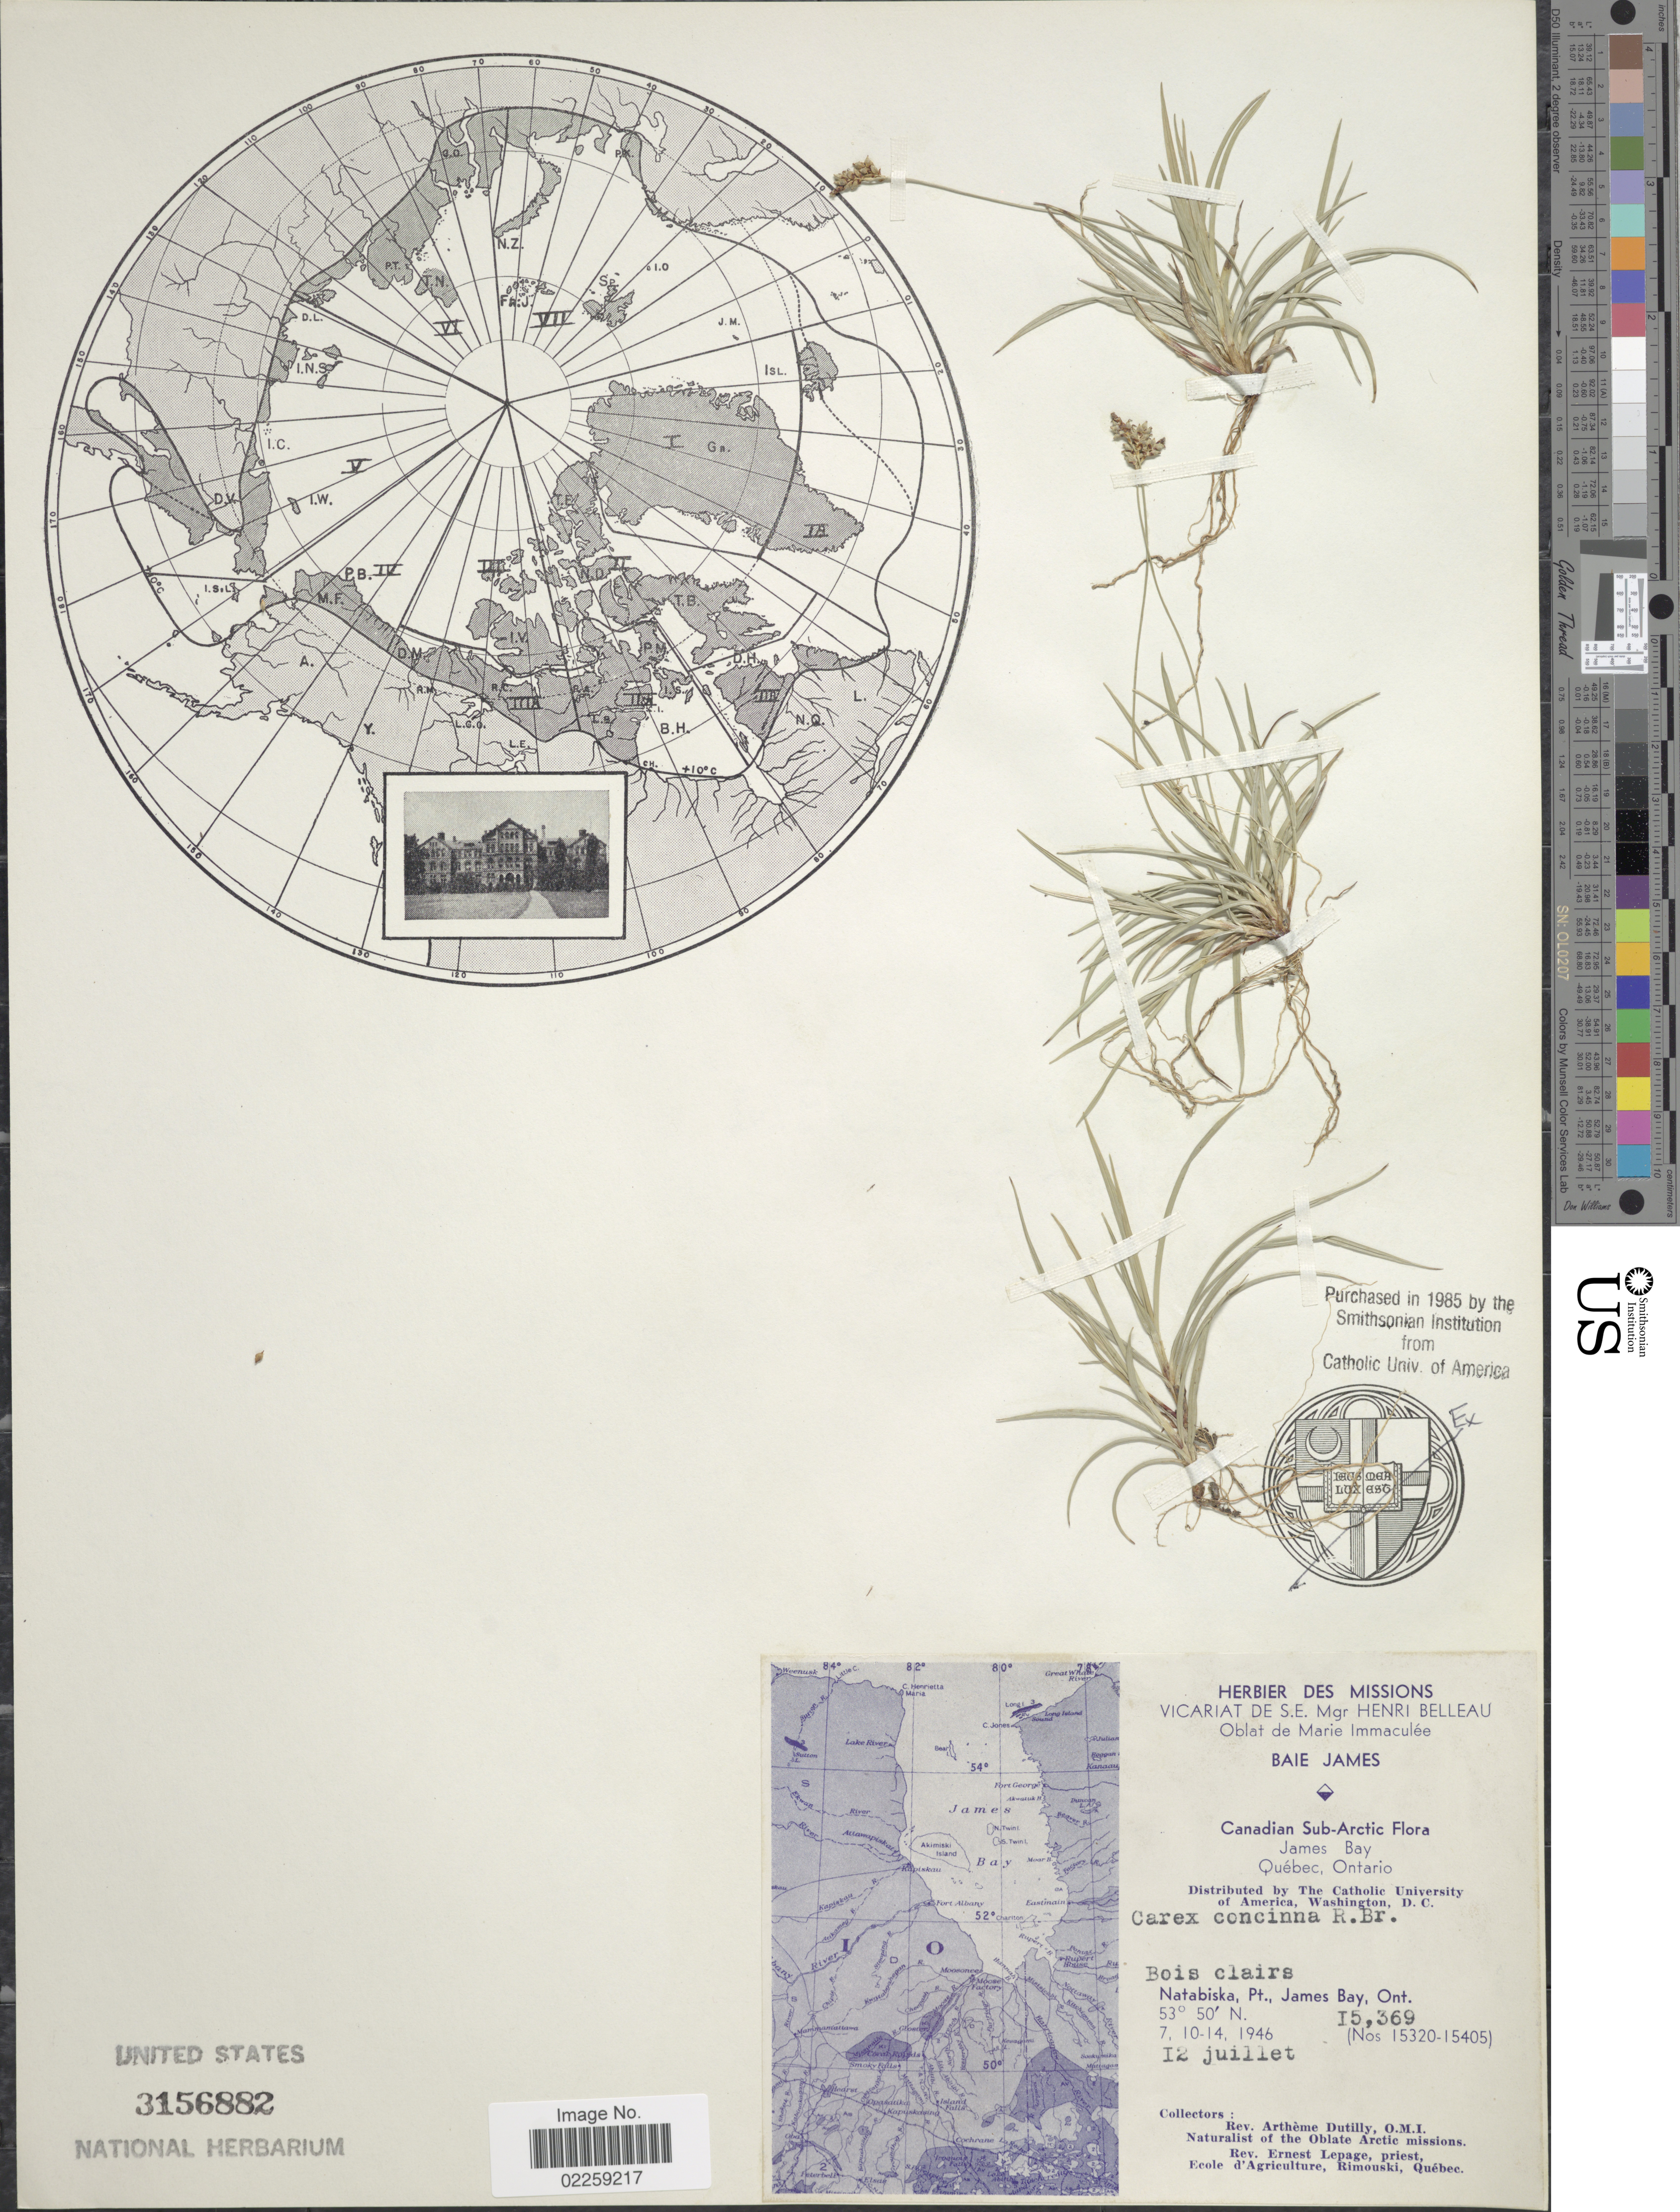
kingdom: Plantae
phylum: Tracheophyta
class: Liliopsida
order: Poales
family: Cyperaceae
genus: Carex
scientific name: Carex concinna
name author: R. Br.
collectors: A. Dutilly & E. Lepage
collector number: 15369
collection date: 1946-07-12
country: Canada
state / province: Ontario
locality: Candanian Sub- Arctic. James Bay , Quebec, Ontario. Bois clairs. Natabiska Pt., James Bay, Ont.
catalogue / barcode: US 3156882